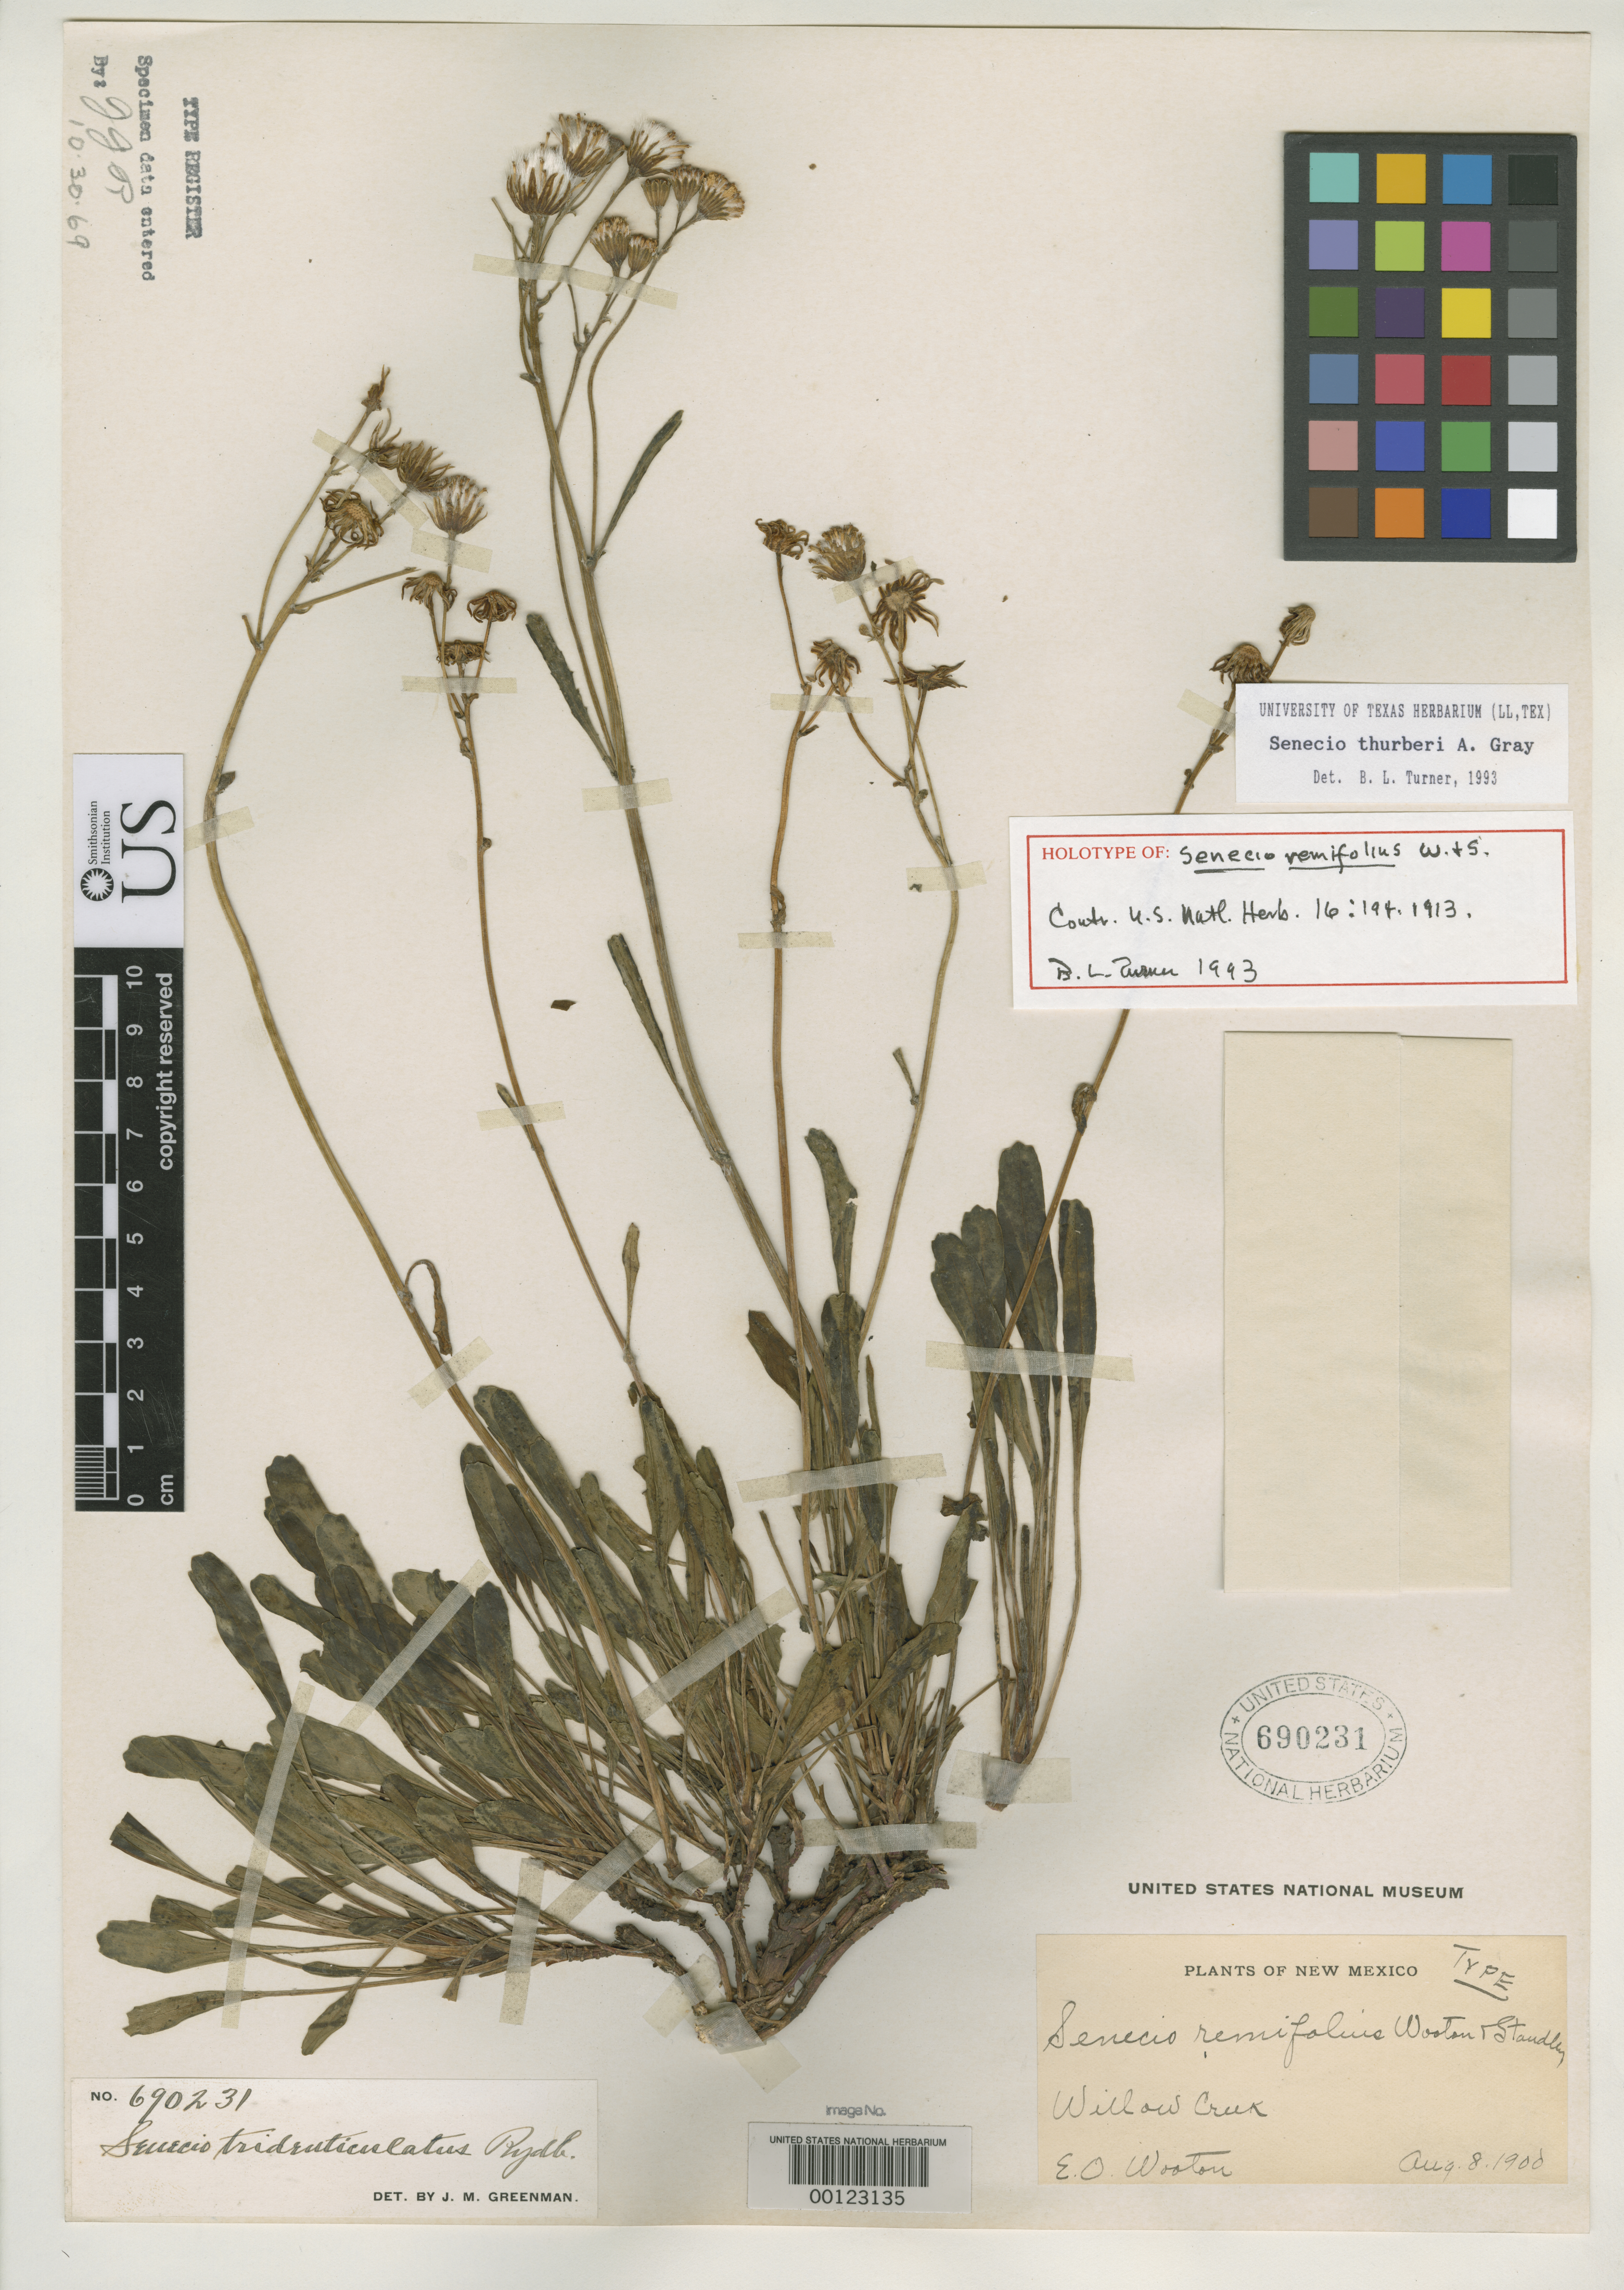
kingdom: Plantae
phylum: Tracheophyta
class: Magnoliopsida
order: Asterales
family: Asteraceae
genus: Senecio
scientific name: Senecio remifolius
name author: Wooton & Standl.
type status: Holotype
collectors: E. O. Wooton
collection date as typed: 08 Aug 1900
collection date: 1900-08-08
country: United States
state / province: New Mexico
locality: Willow Creek.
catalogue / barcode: US 690231